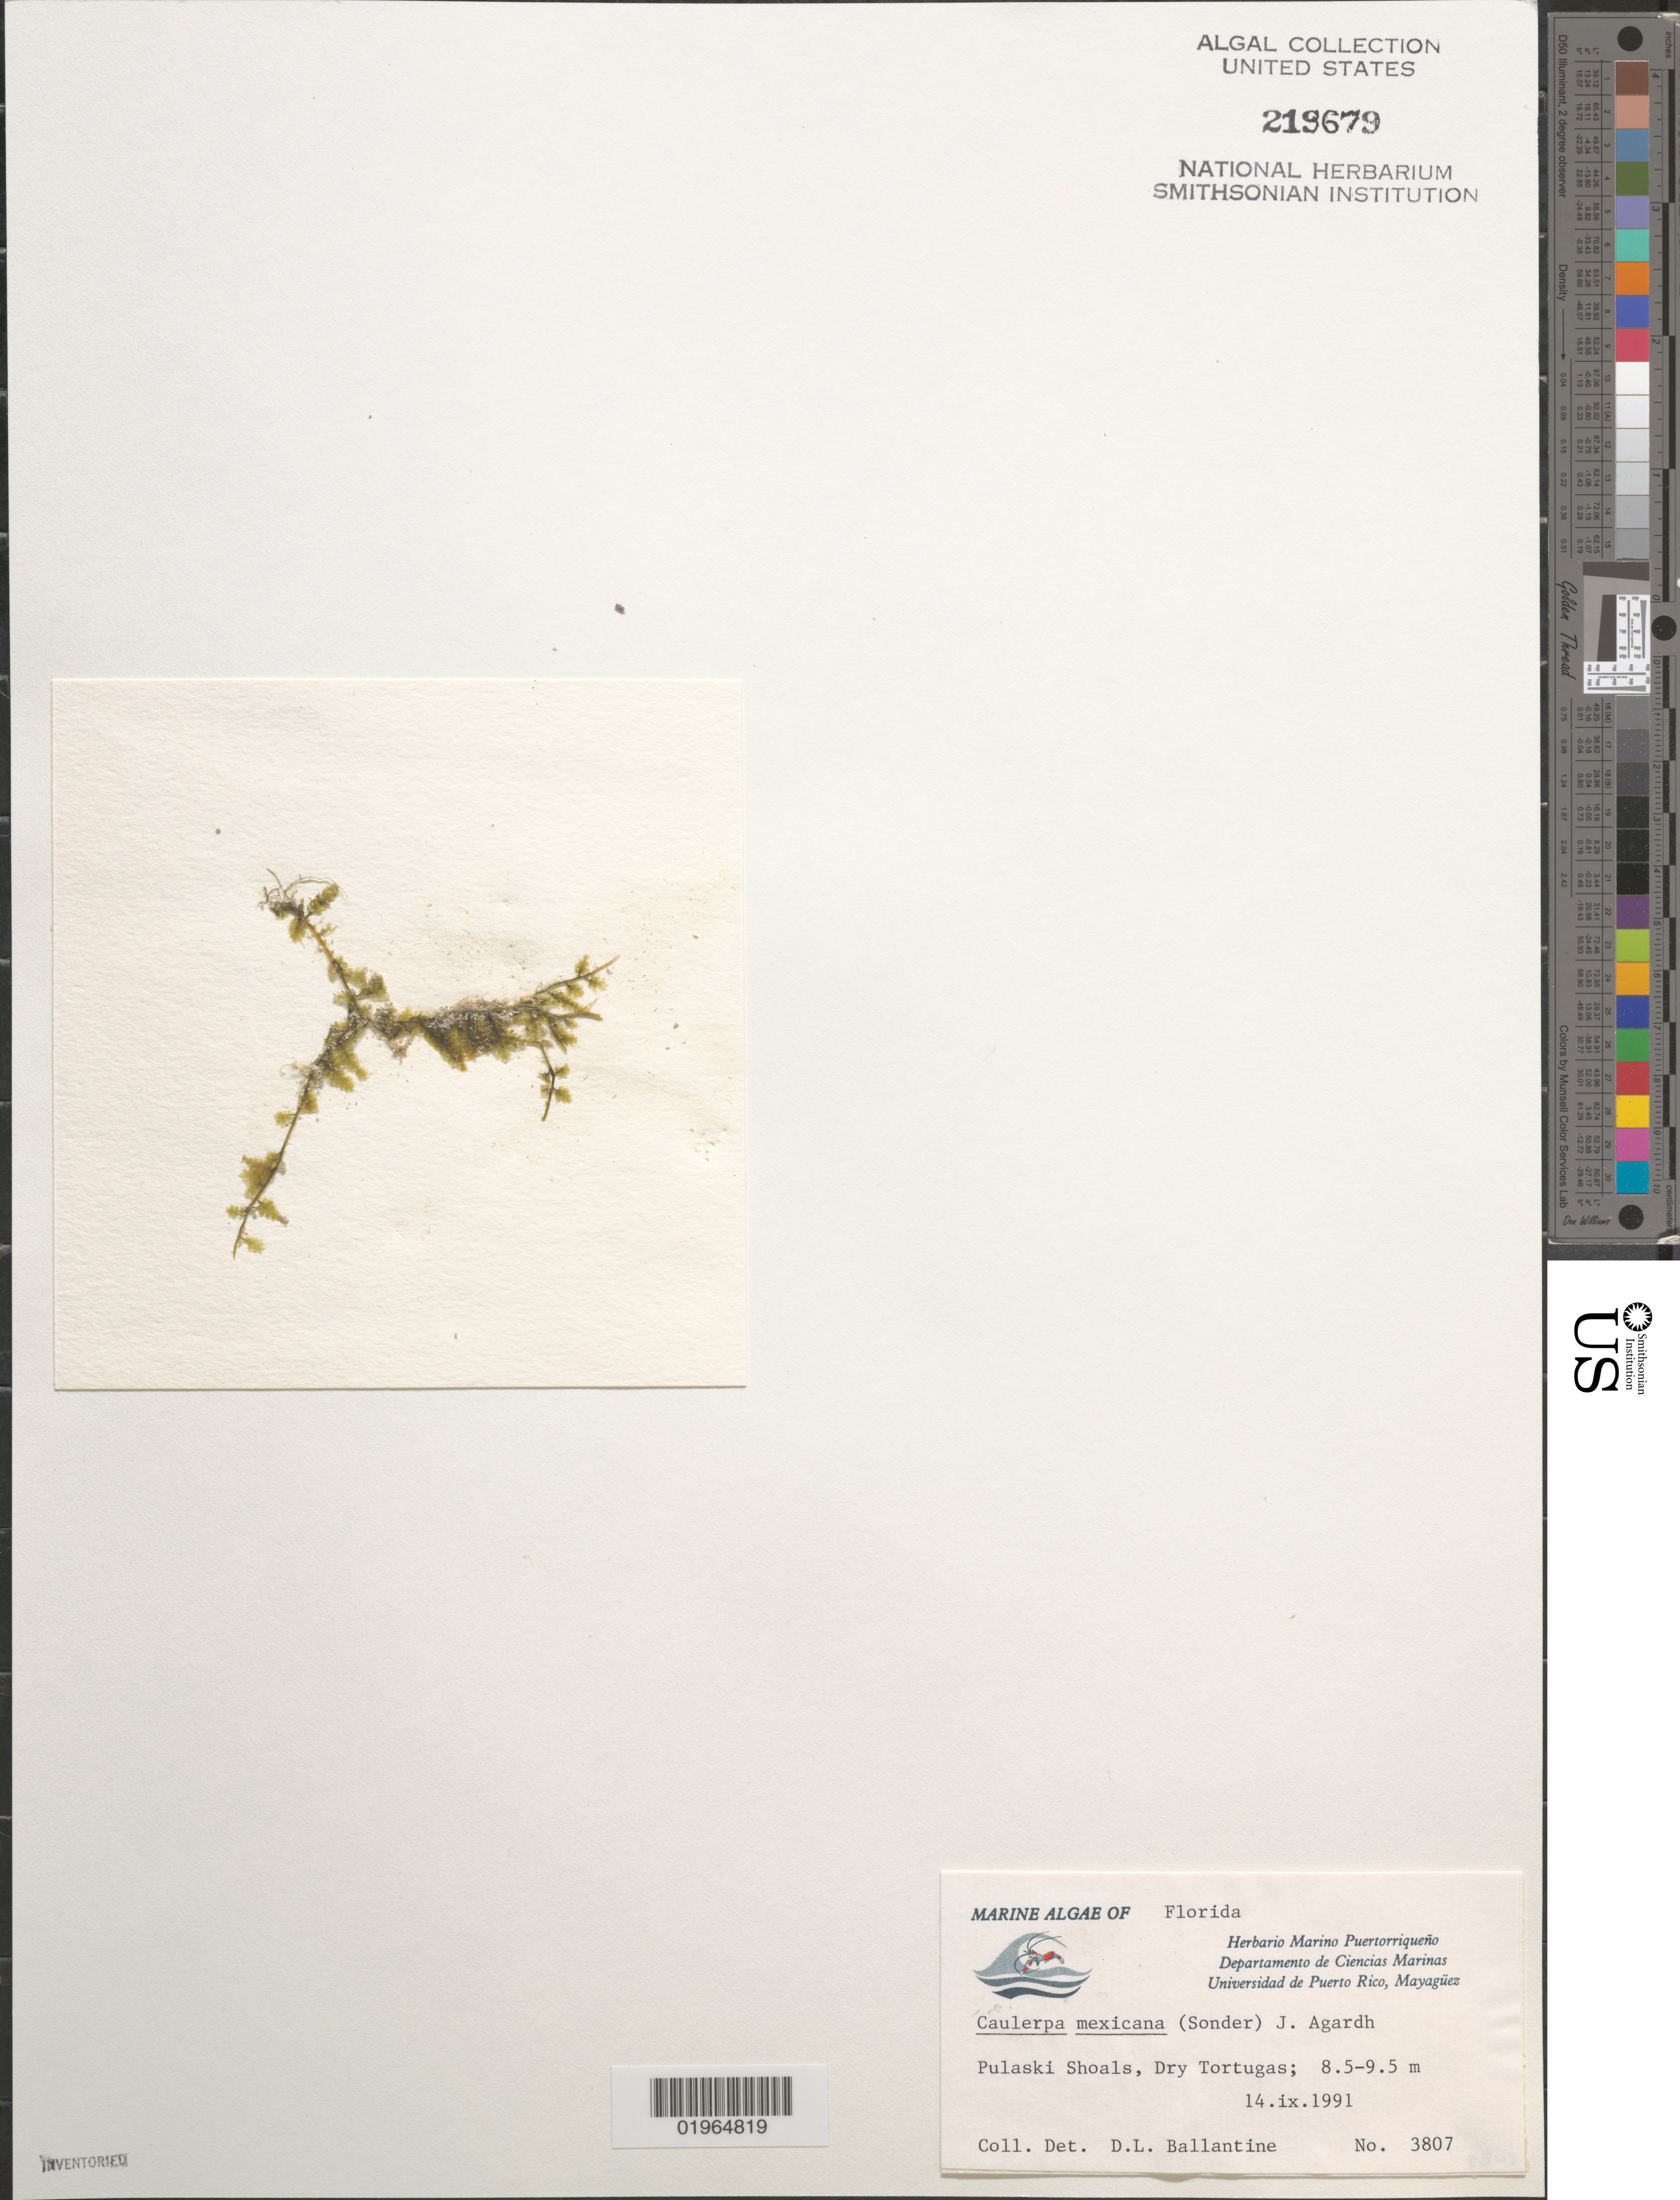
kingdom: Plantae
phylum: Chlorophyta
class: Ulvophyceae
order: Bryopsidales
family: Caulerpaceae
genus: Caulerpa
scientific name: Caulerpa mexicana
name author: Sond. ex Kütz.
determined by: Ballantine, D. L.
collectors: D.L. Ballantine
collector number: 3807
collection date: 1991-09-14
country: United States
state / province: Florida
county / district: Monroe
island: Dry Tortugas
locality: Pulaski Shoals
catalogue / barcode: US 219679